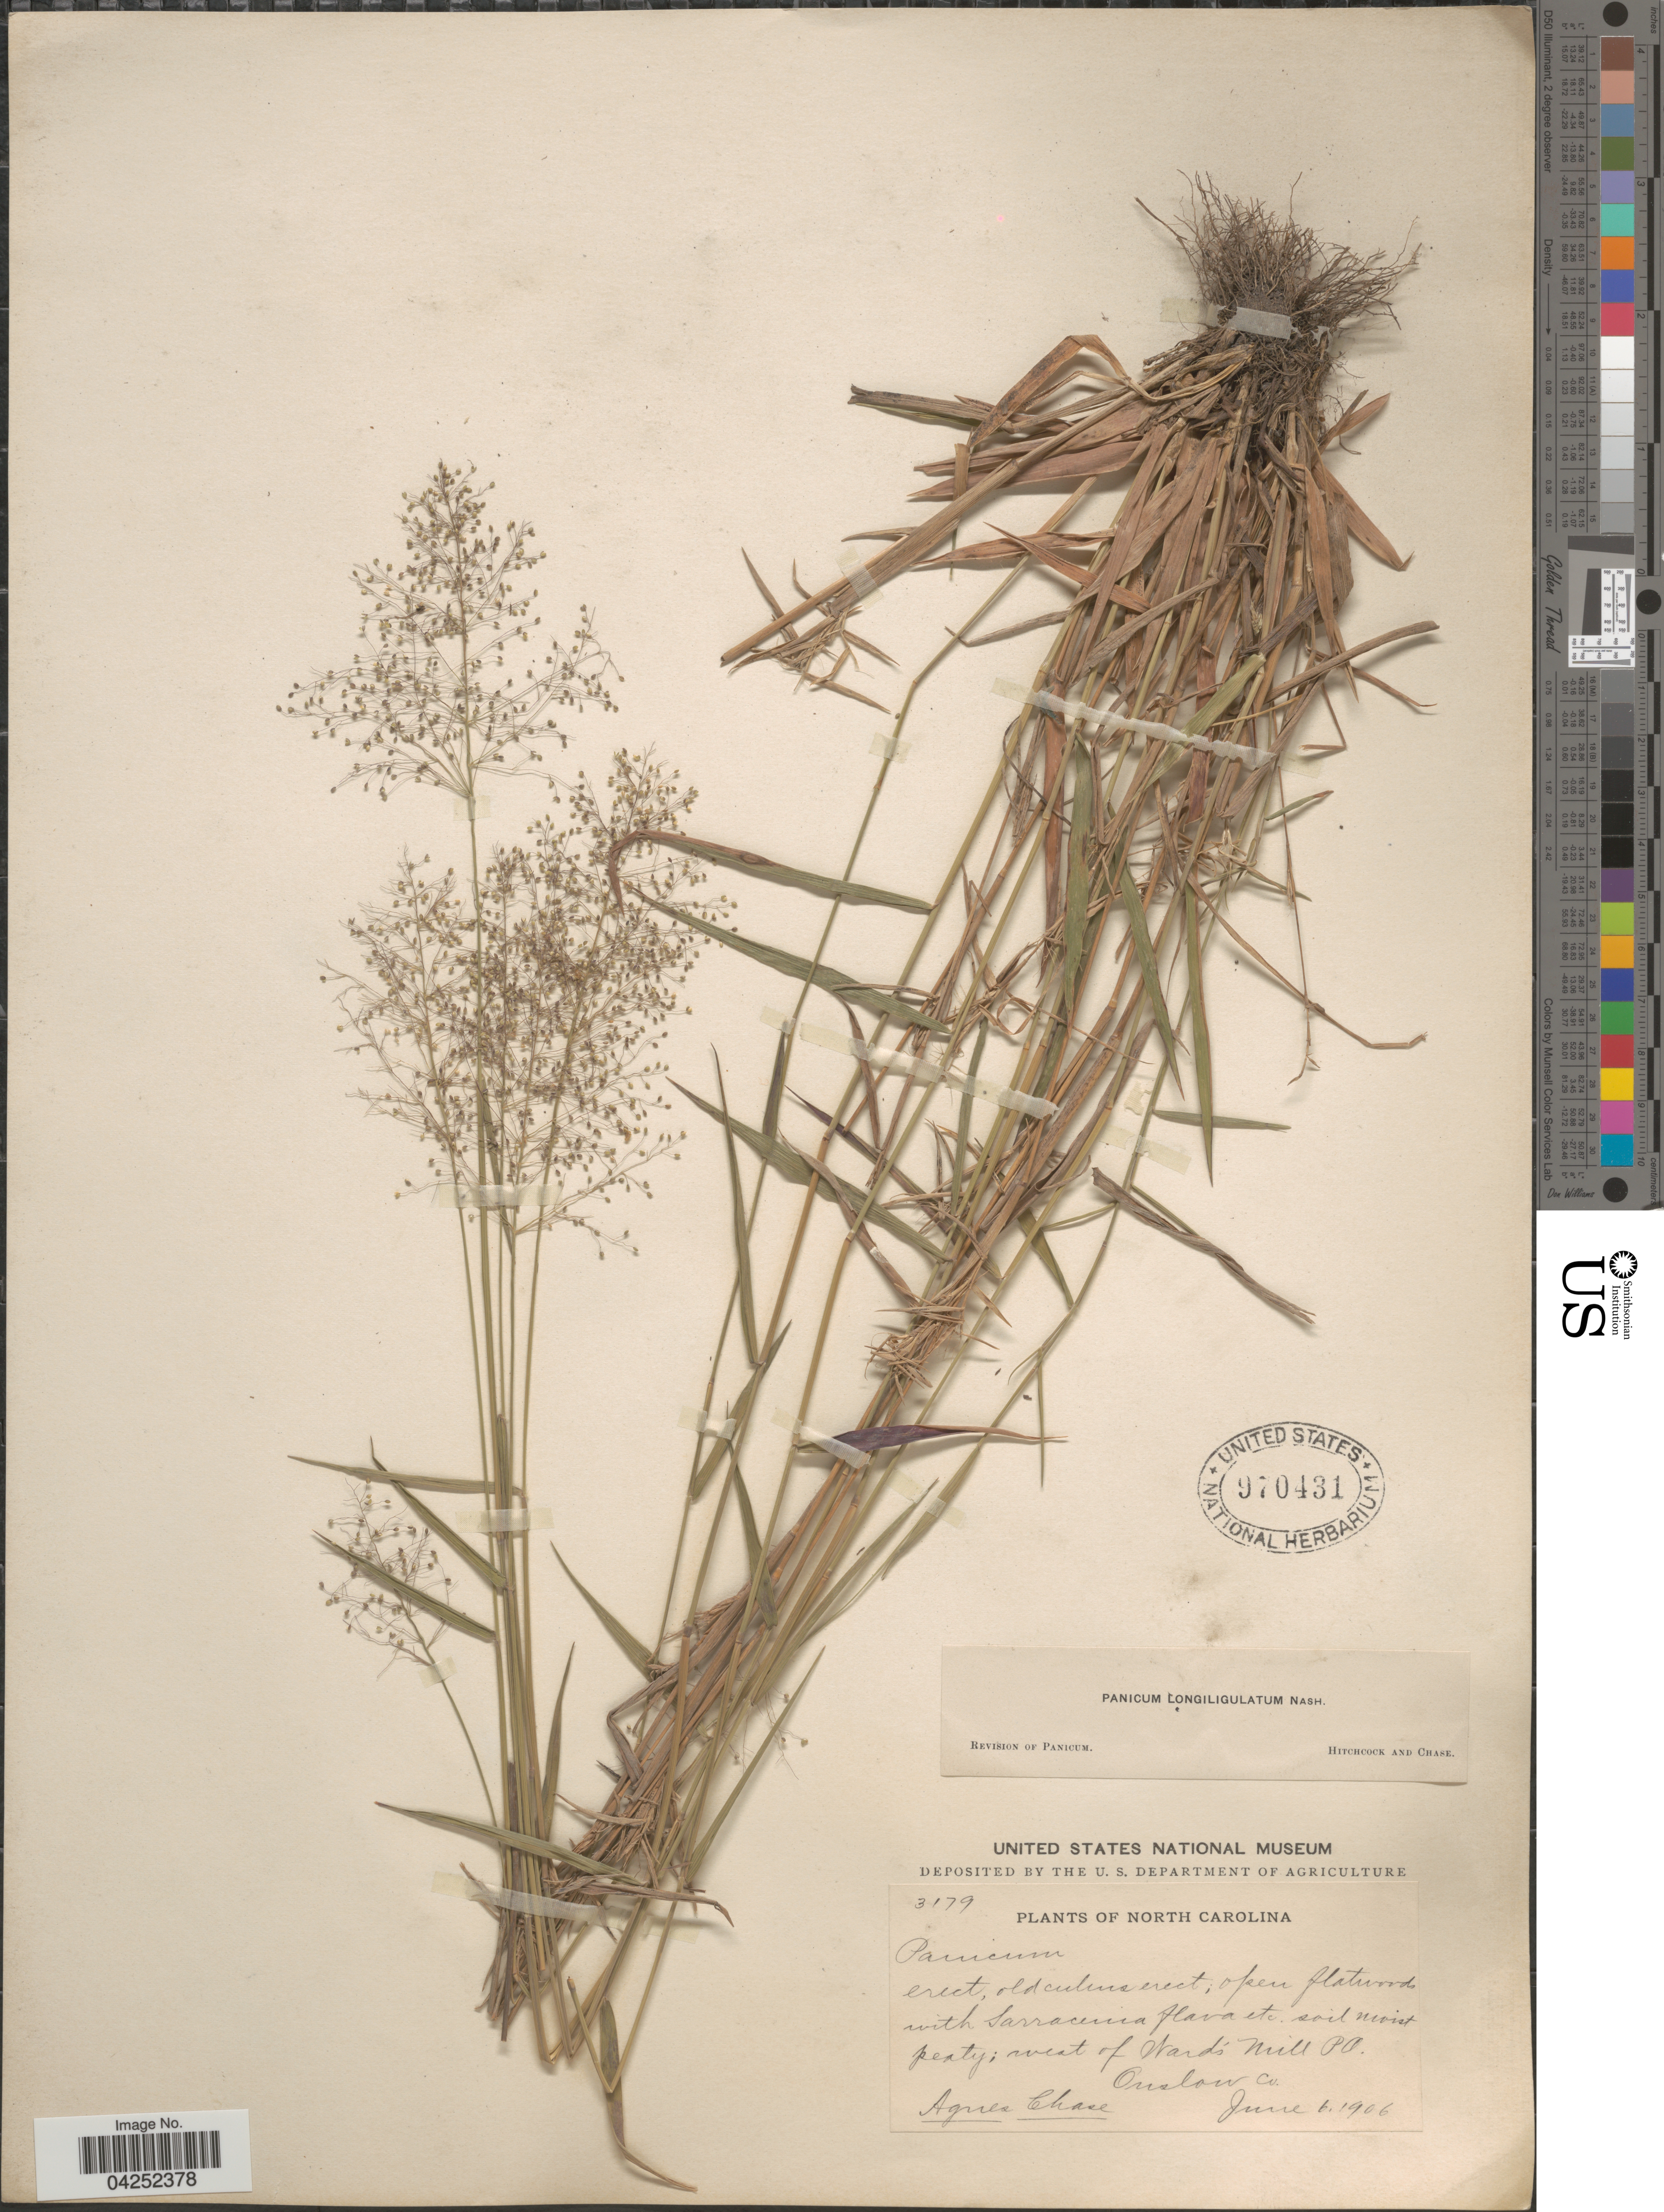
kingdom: Plantae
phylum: Tracheophyta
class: Liliopsida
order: Poales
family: Poaceae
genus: Dichanthelium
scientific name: Dichanthelium acuminatum var. longiligulatum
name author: (Nash) Gould & C.A. Clark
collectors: A. Chase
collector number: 3179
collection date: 1906-06-06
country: United States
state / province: North Carolina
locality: West of Ward's Mill PO. Onslow Co.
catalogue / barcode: US 970431